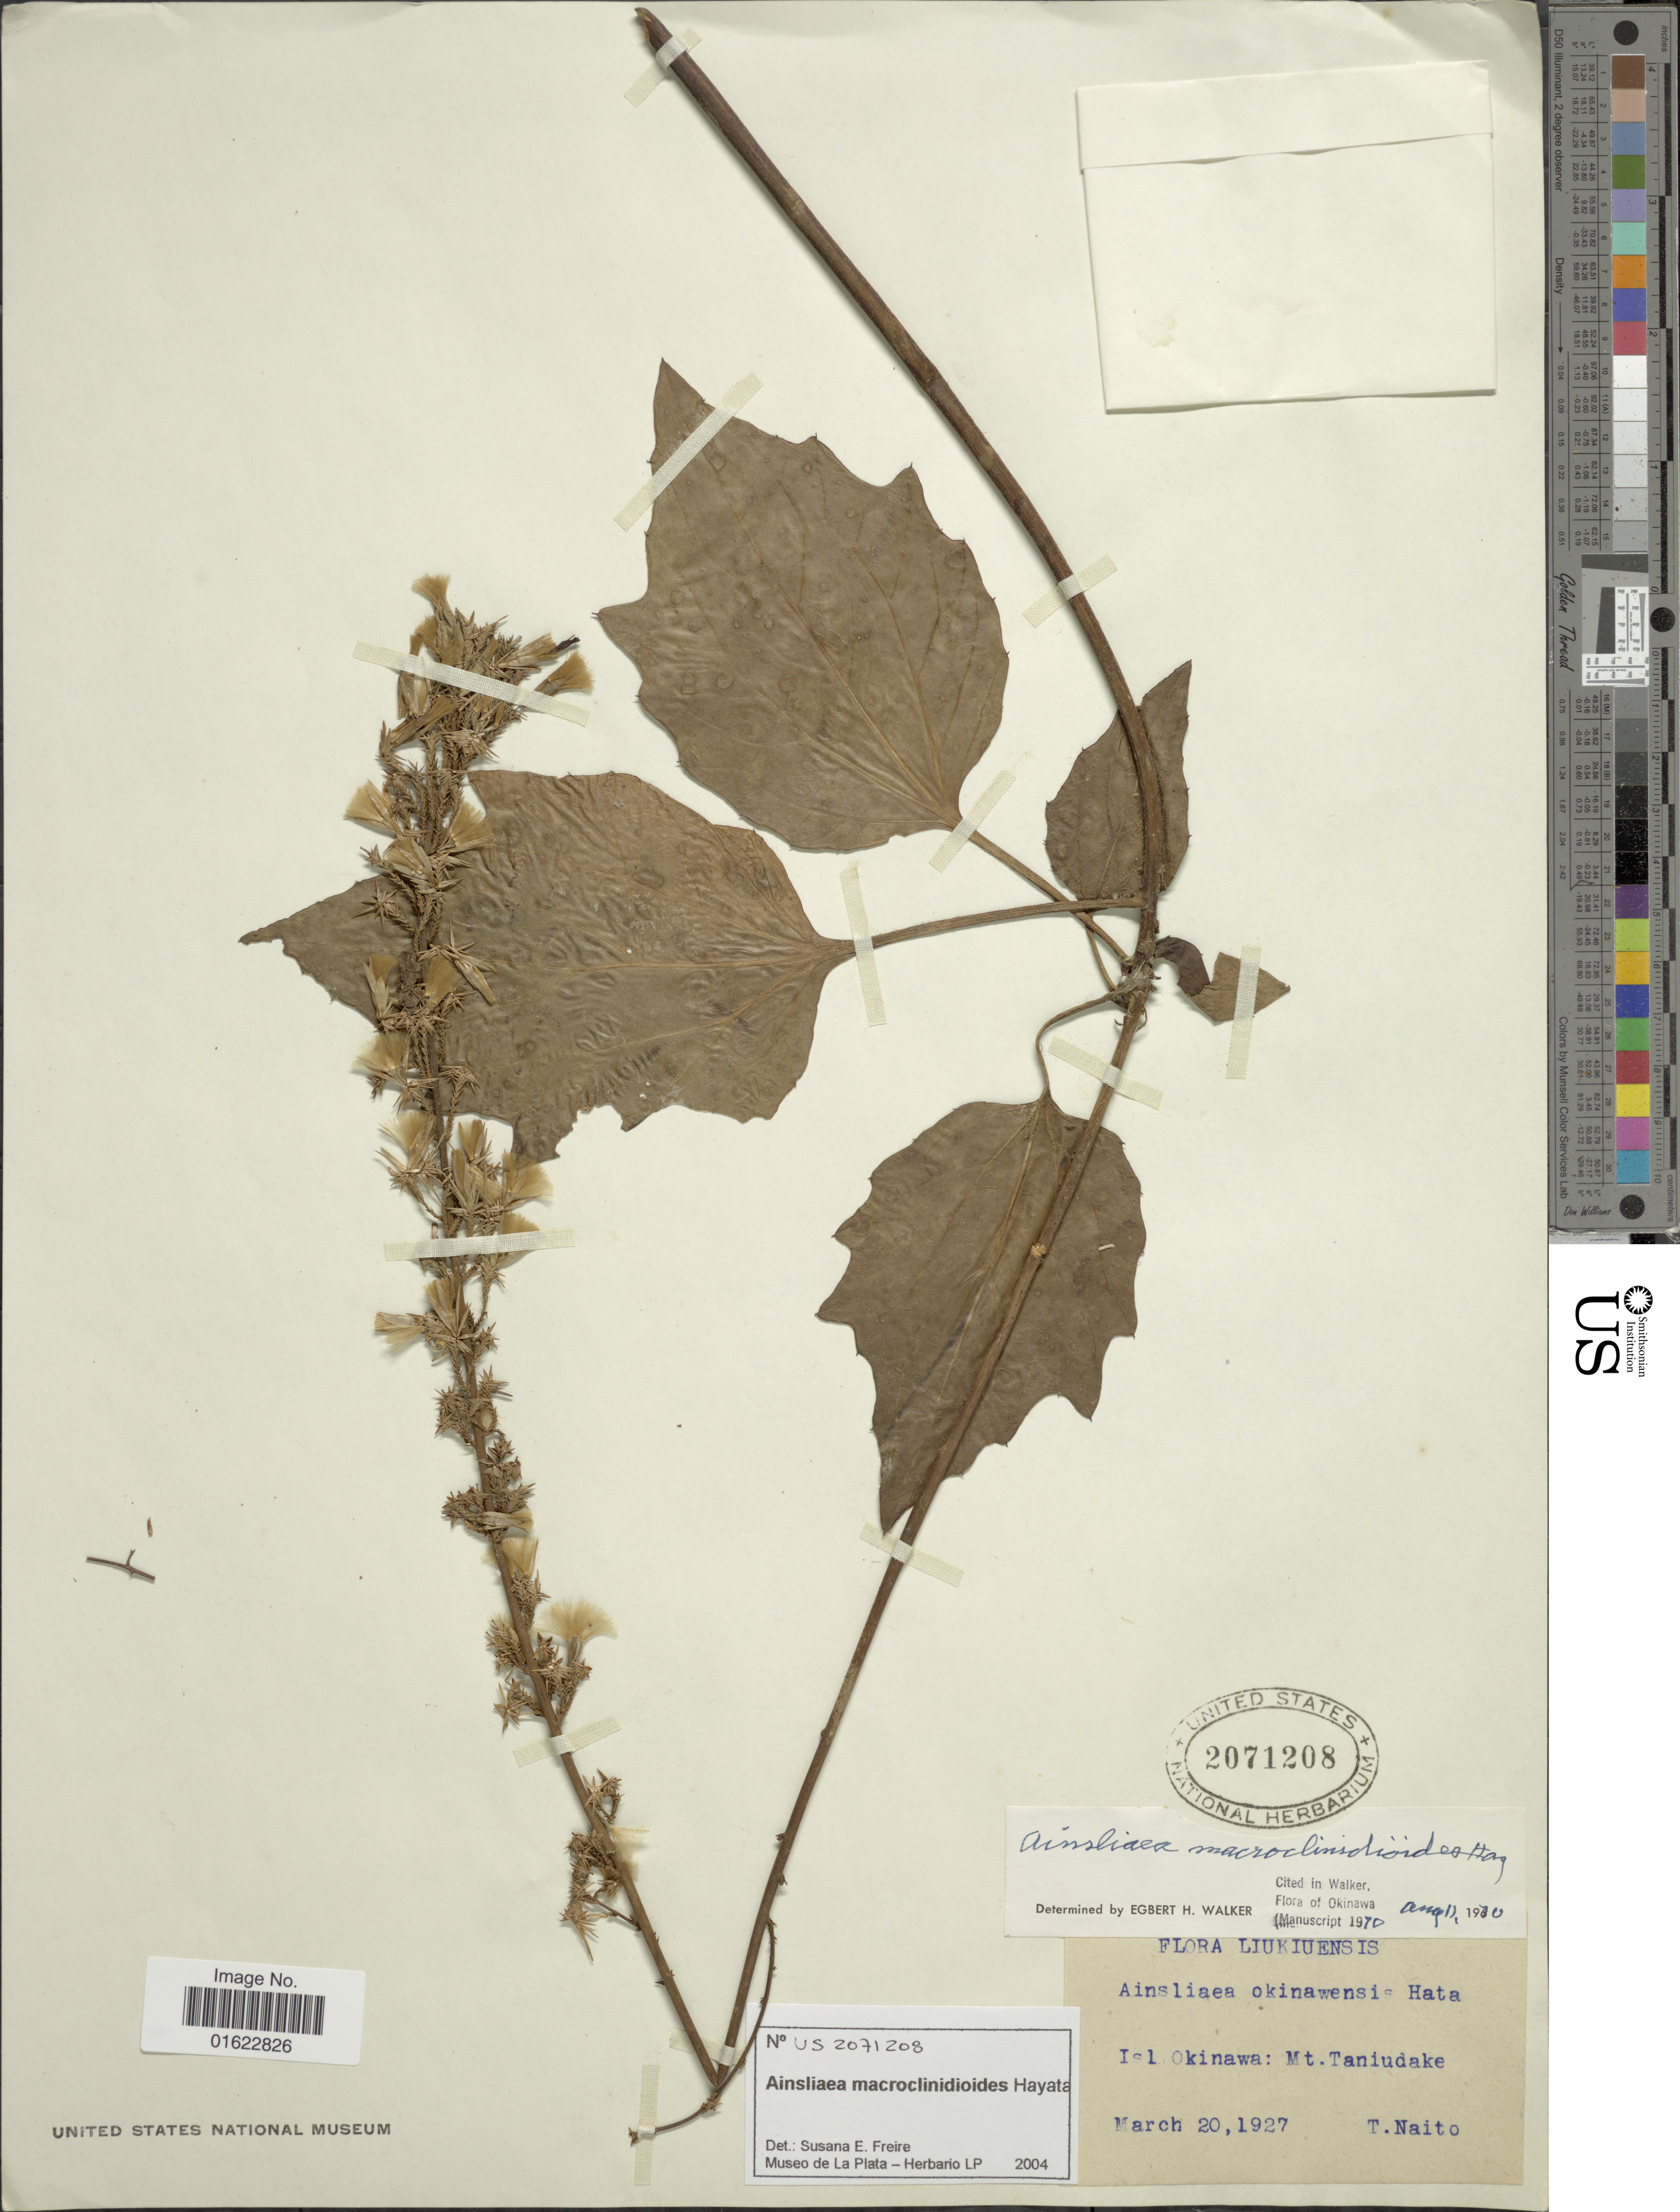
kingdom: Plantae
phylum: Tracheophyta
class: Magnoliopsida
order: Asterales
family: Asteraceae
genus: Ainsliaea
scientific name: Ainsliaea macroclinidioides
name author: Hayata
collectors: T. Naito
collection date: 1927-03-20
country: Japan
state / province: Okinawa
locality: Liukiuensis, Isl. Okinawa: Mt. Taniudake.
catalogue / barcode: US 2071208